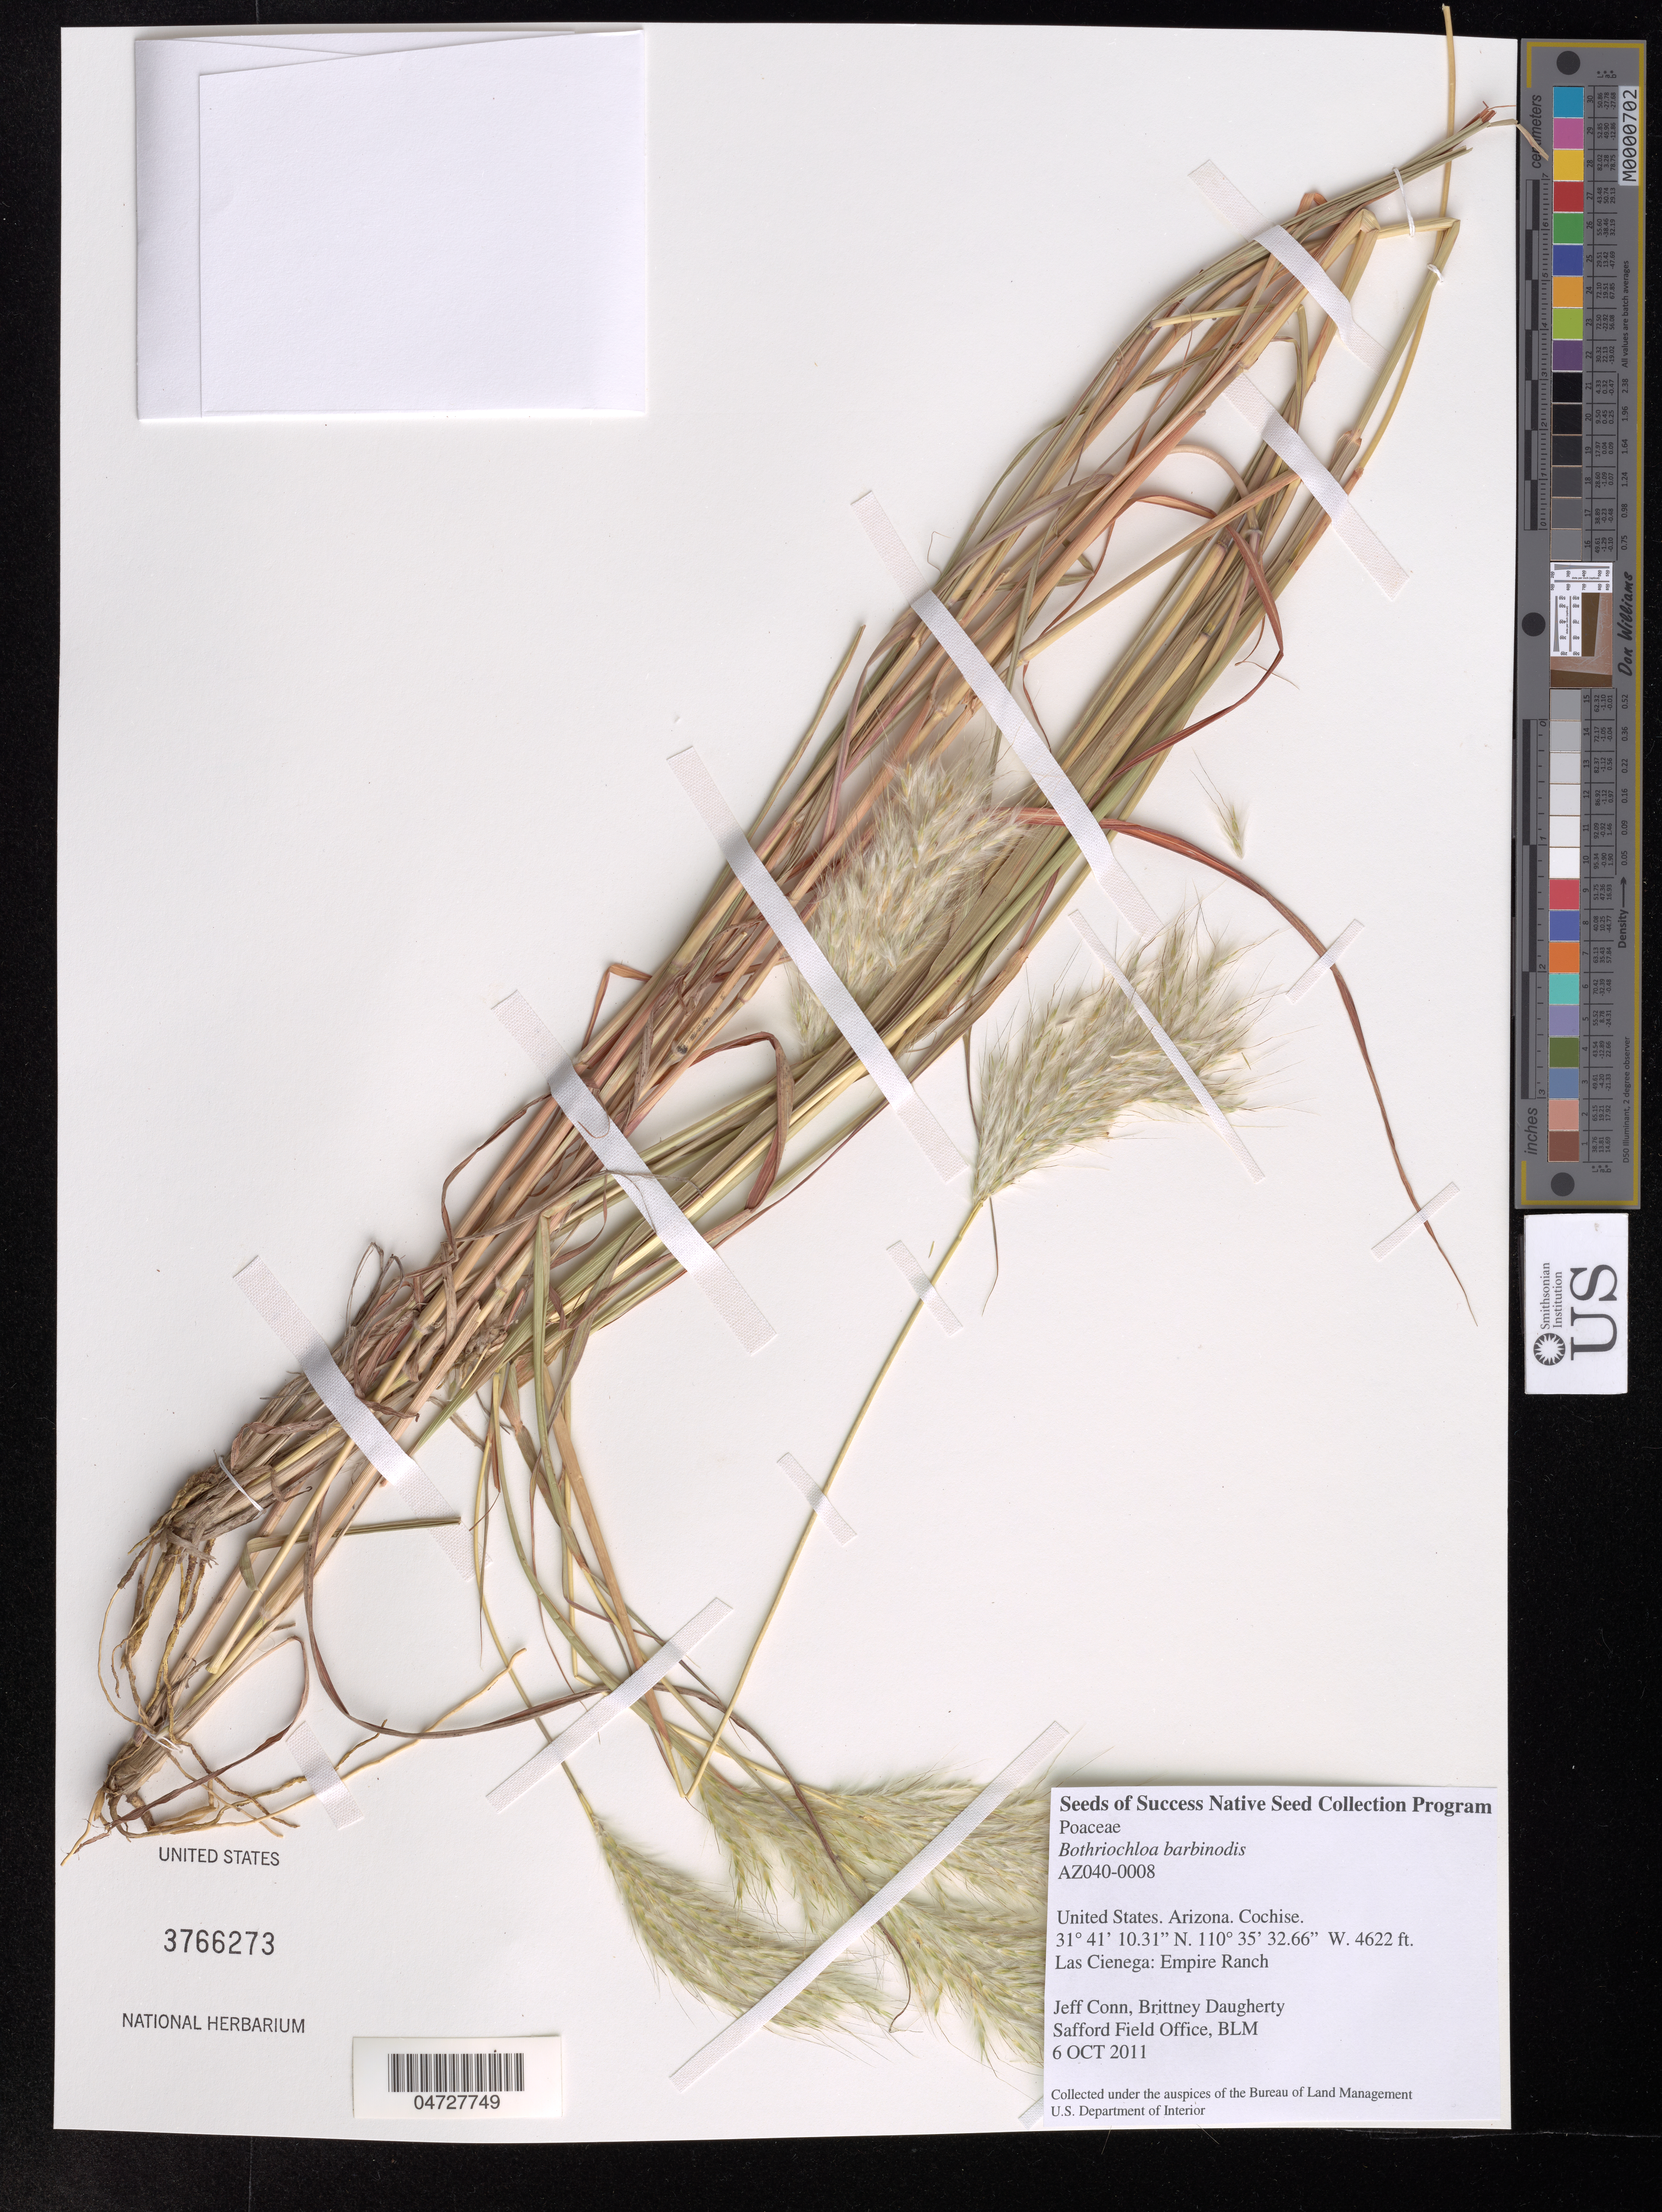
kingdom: Plantae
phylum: Tracheophyta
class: Liliopsida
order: Poales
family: Poaceae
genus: Bothriochloa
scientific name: Bothriochloa barbinodis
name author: (Lag.) Herter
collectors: J. Conn & B. Daugherty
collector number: AZ040-0008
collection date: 2011-10-06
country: United States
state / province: Arizona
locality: Cochise.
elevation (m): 1409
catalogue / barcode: US 3766273